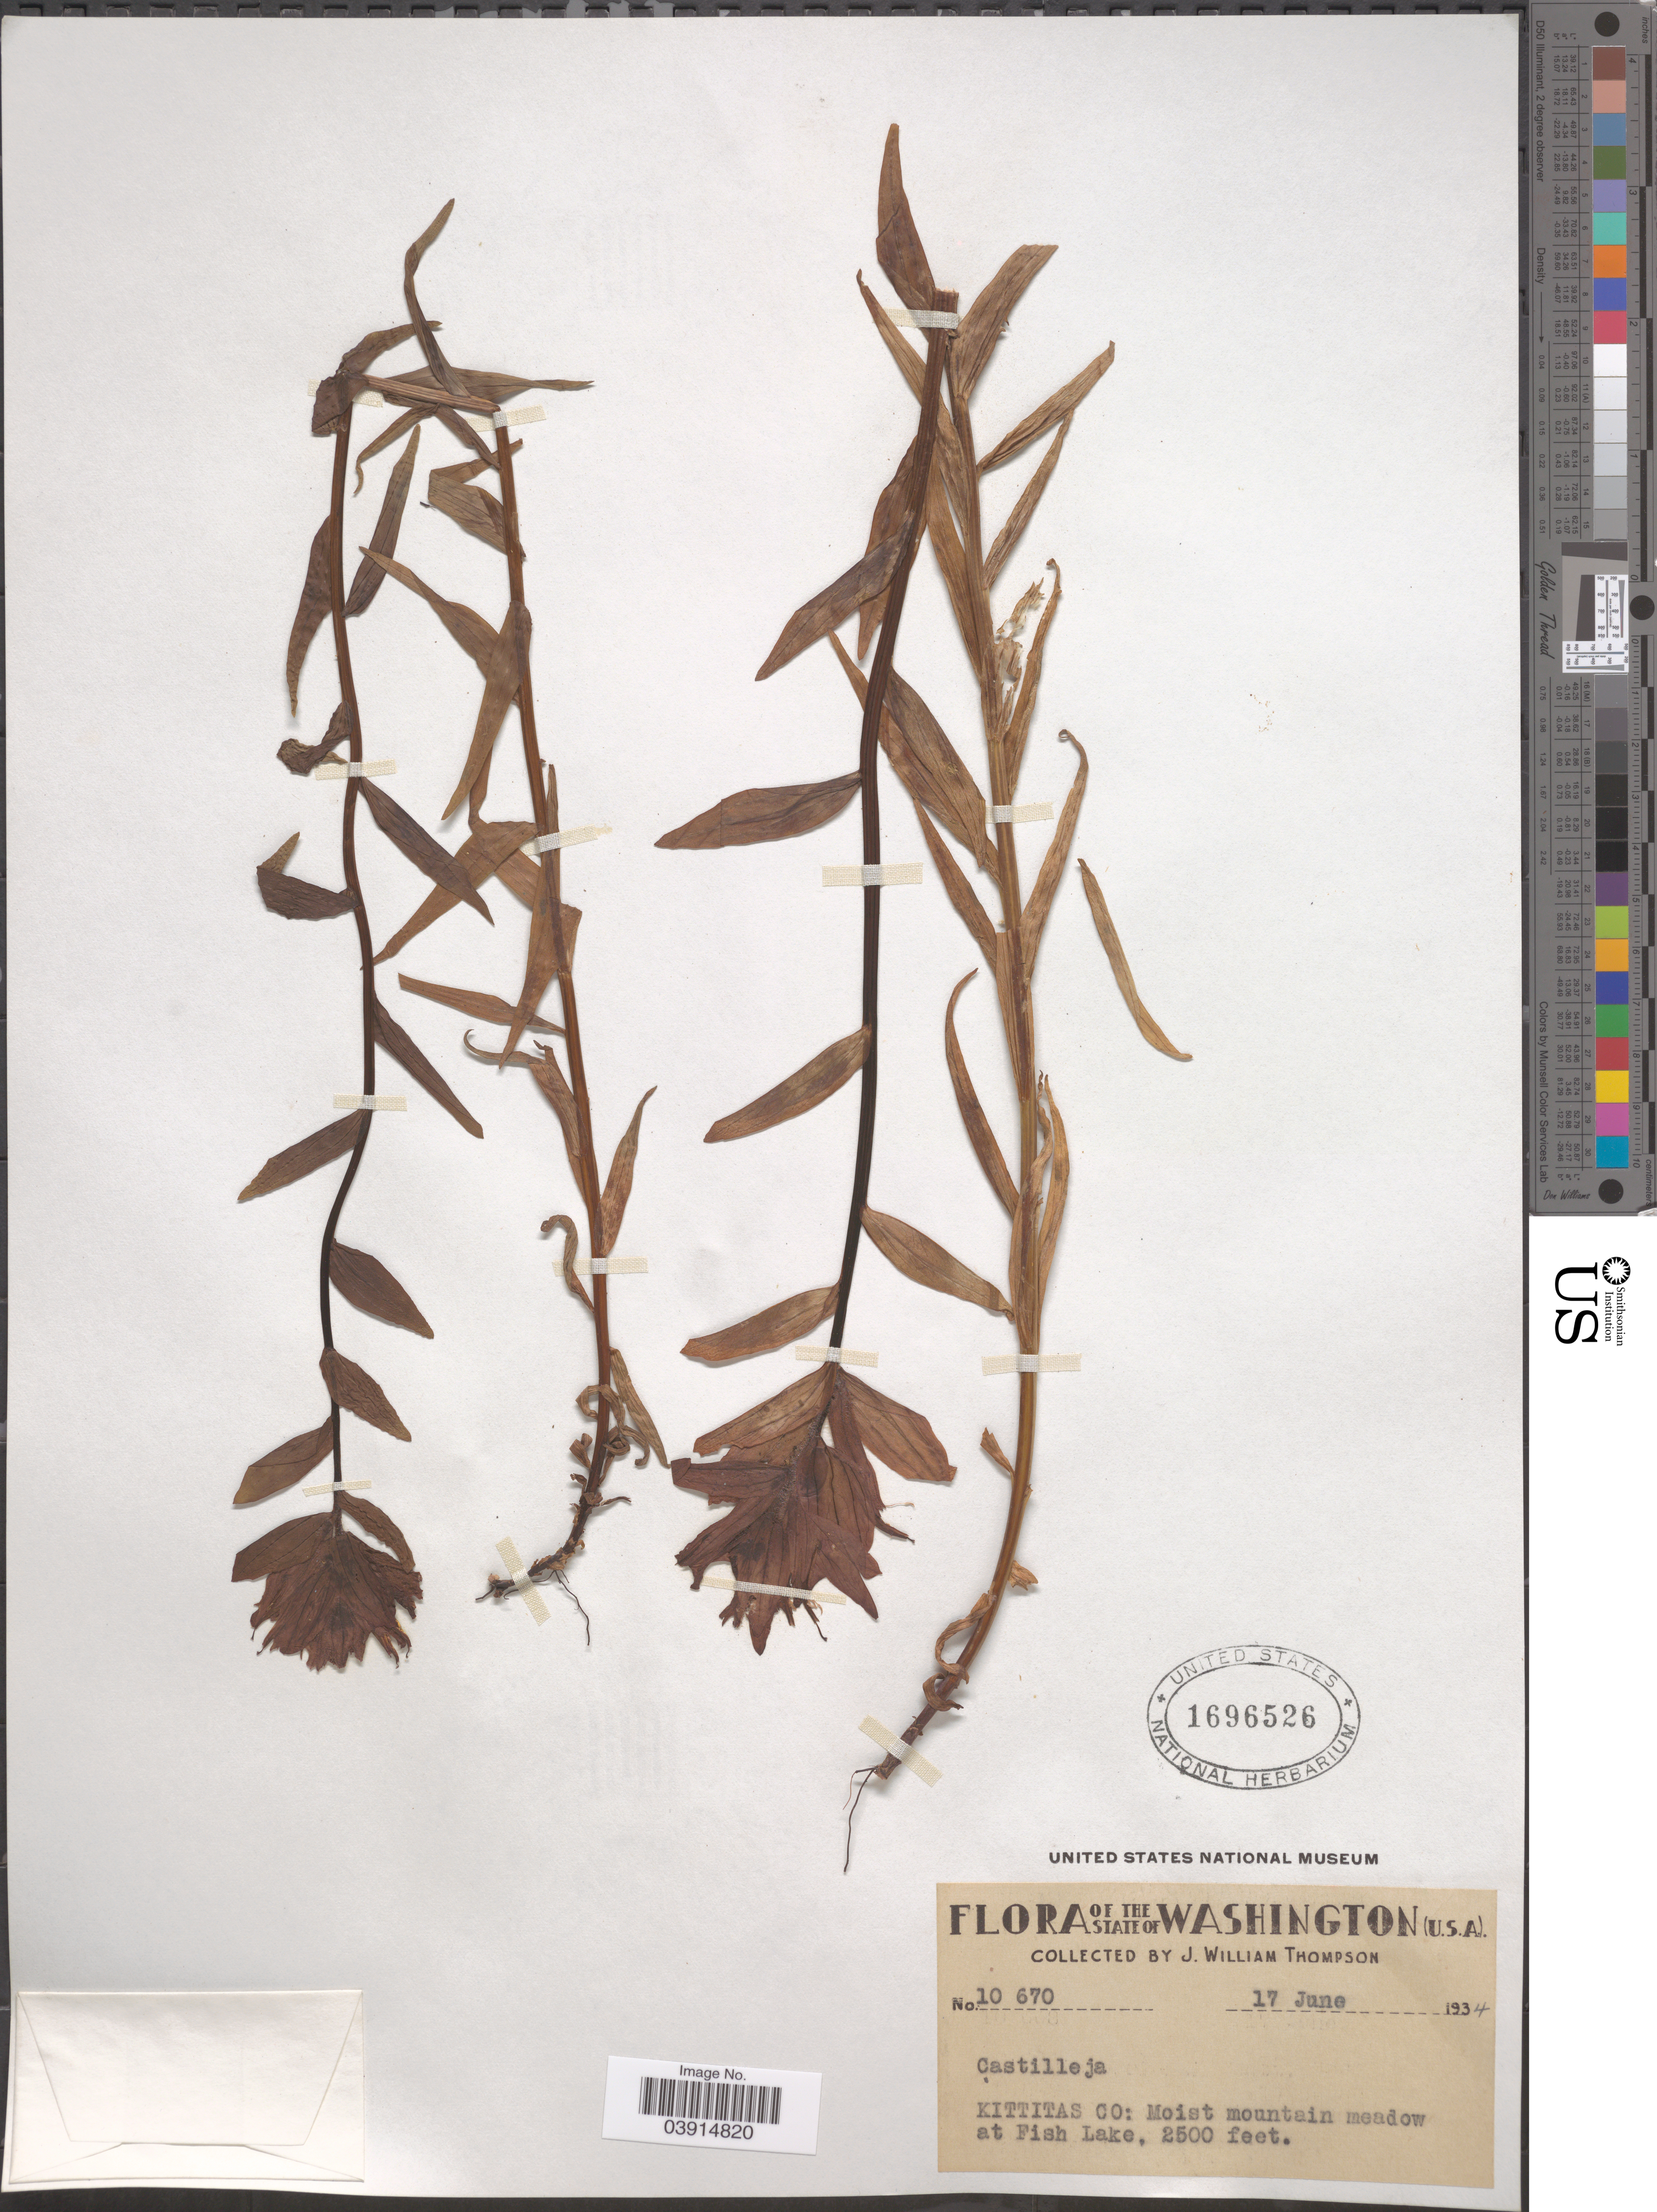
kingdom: Plantae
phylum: Tracheophyta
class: Magnoliopsida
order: Lamiales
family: Orobanchaceae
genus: Castilleja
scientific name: Castilleja sp.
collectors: J. W. Thompson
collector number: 10670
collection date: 1934-06-17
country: United States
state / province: Washington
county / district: Kittitas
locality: Kittitas Co: Moist mountain meadow at Fish Lake.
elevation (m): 762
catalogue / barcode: US 1696526